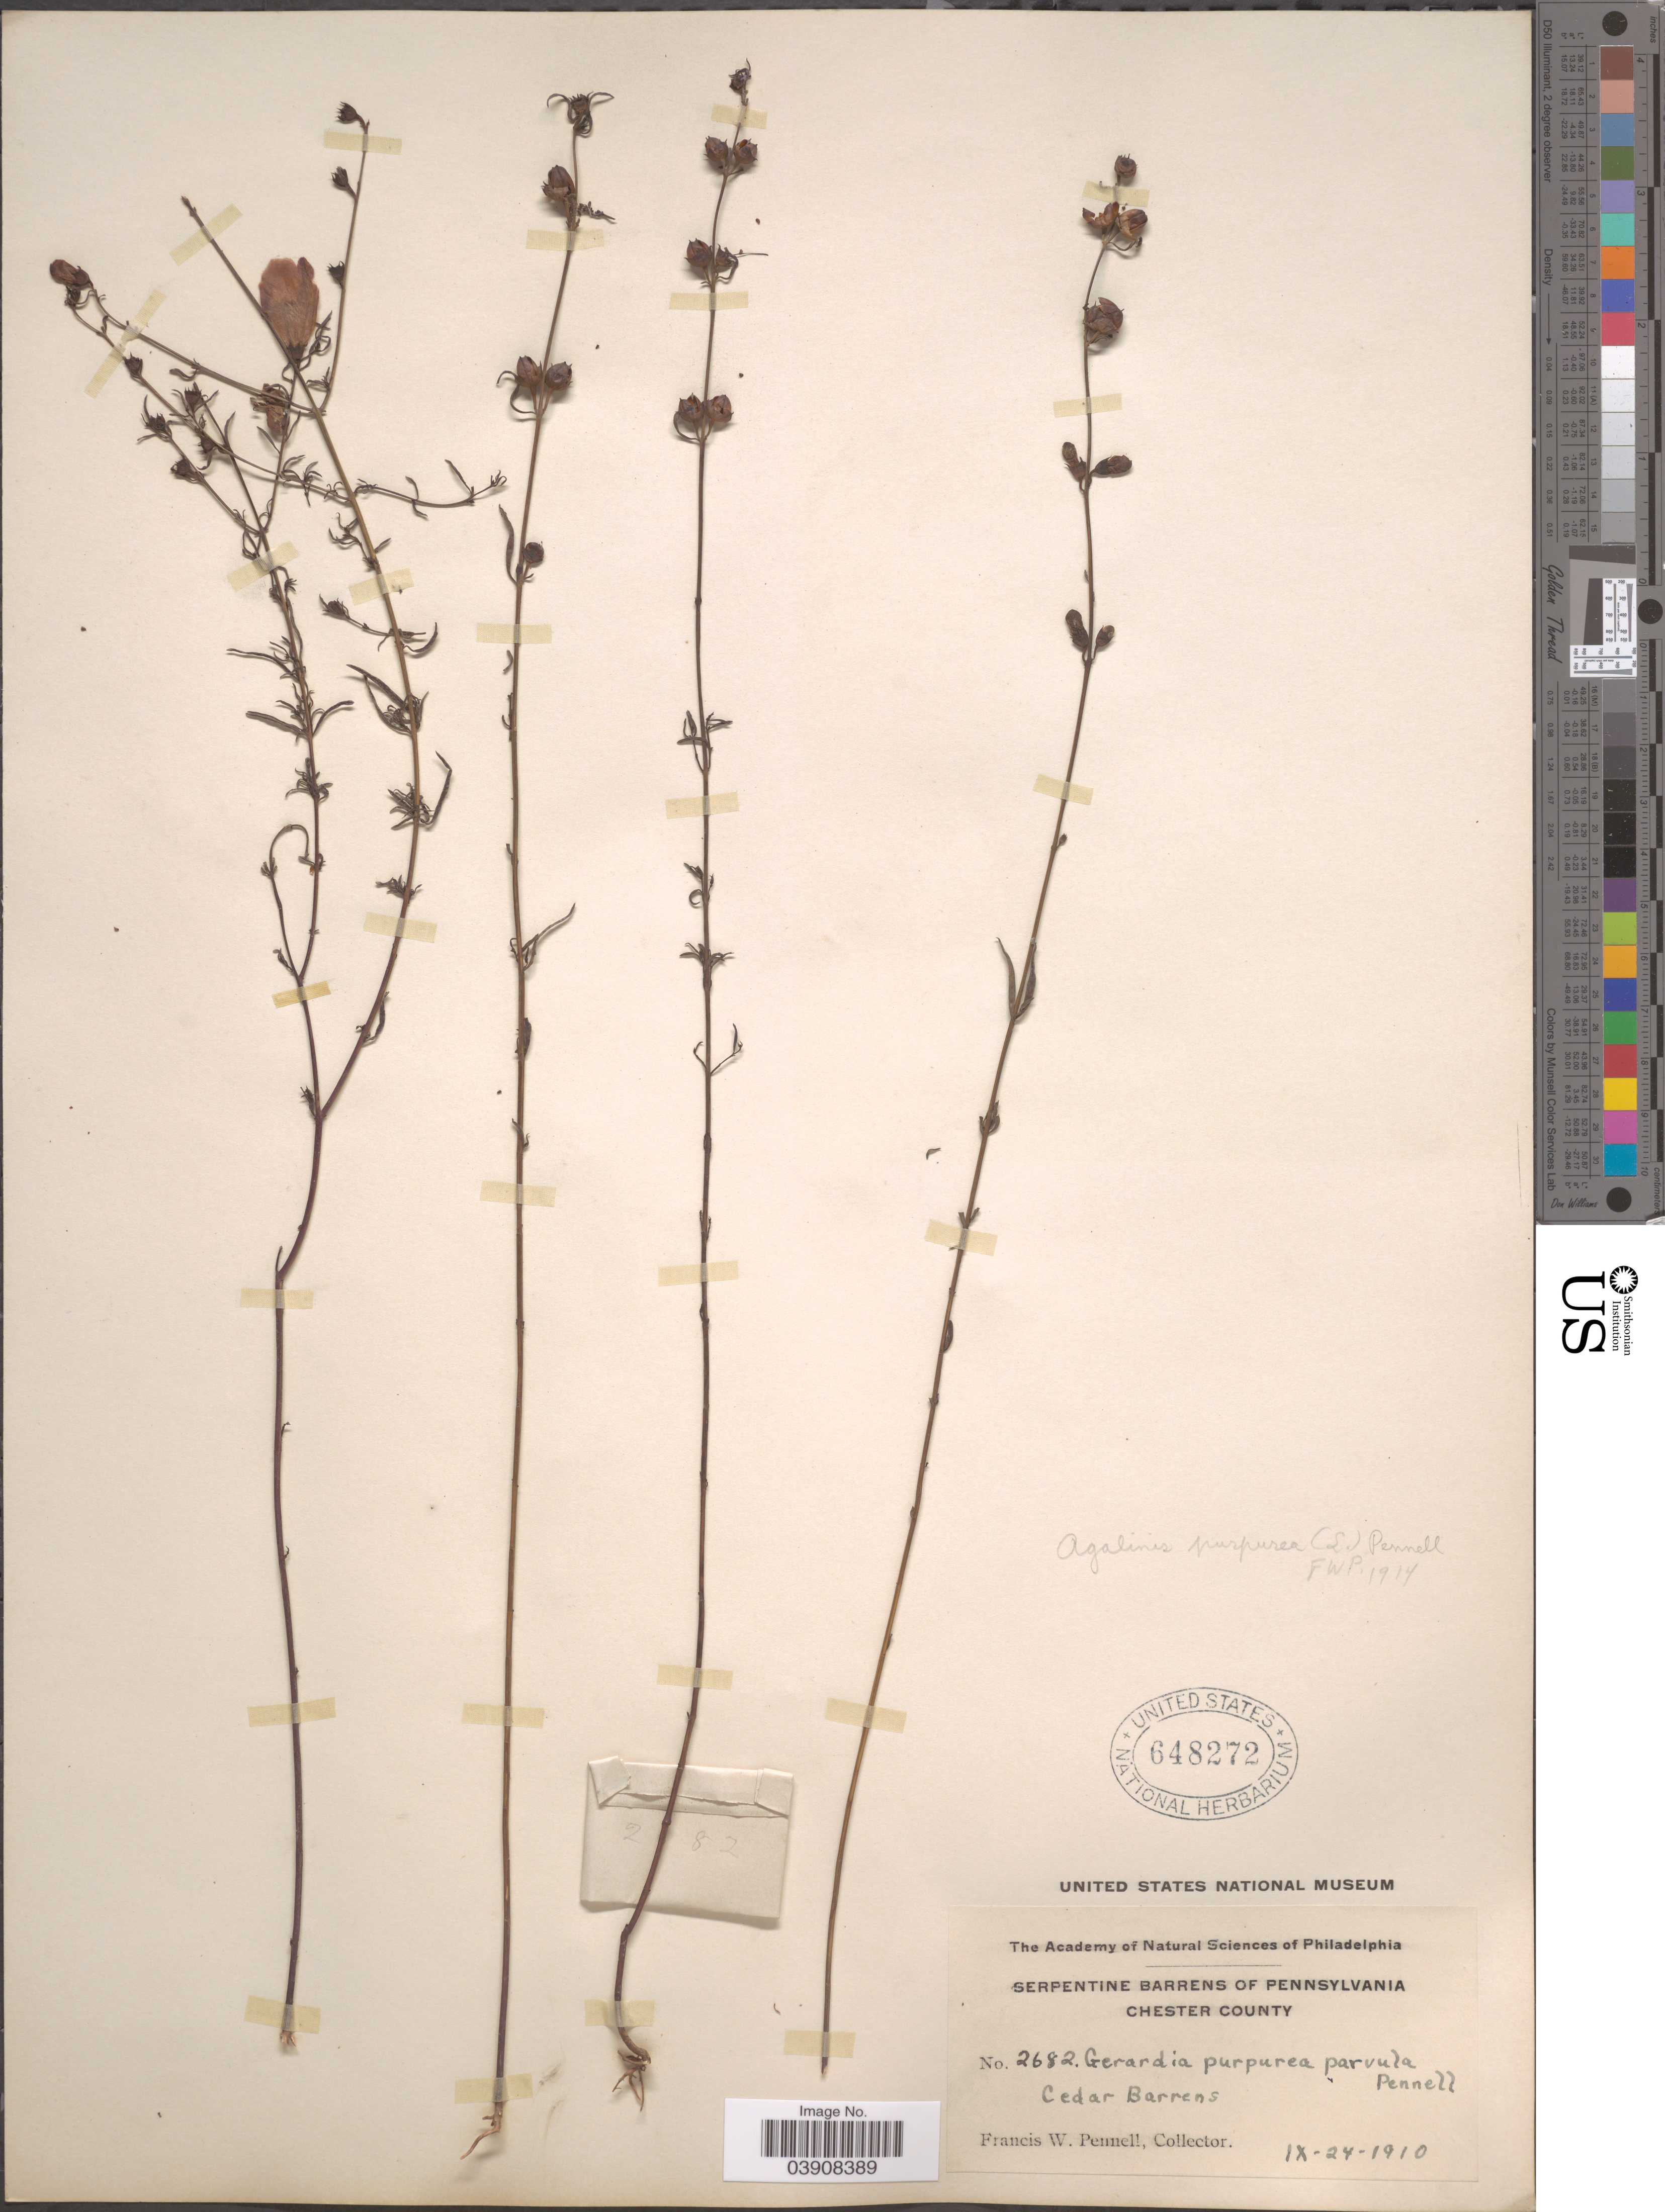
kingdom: Plantae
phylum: Tracheophyta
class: Magnoliopsida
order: Lamiales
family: Orobanchaceae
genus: Agalinis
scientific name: Agalinis purpurea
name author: (L.) Pennell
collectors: F. W. Pennell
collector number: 2682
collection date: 1910-09-24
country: United States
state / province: Pennsylvania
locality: Serpentine Barrens of Pennsylvania. Chester County. Cedar Barrens.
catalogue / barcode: US 648272